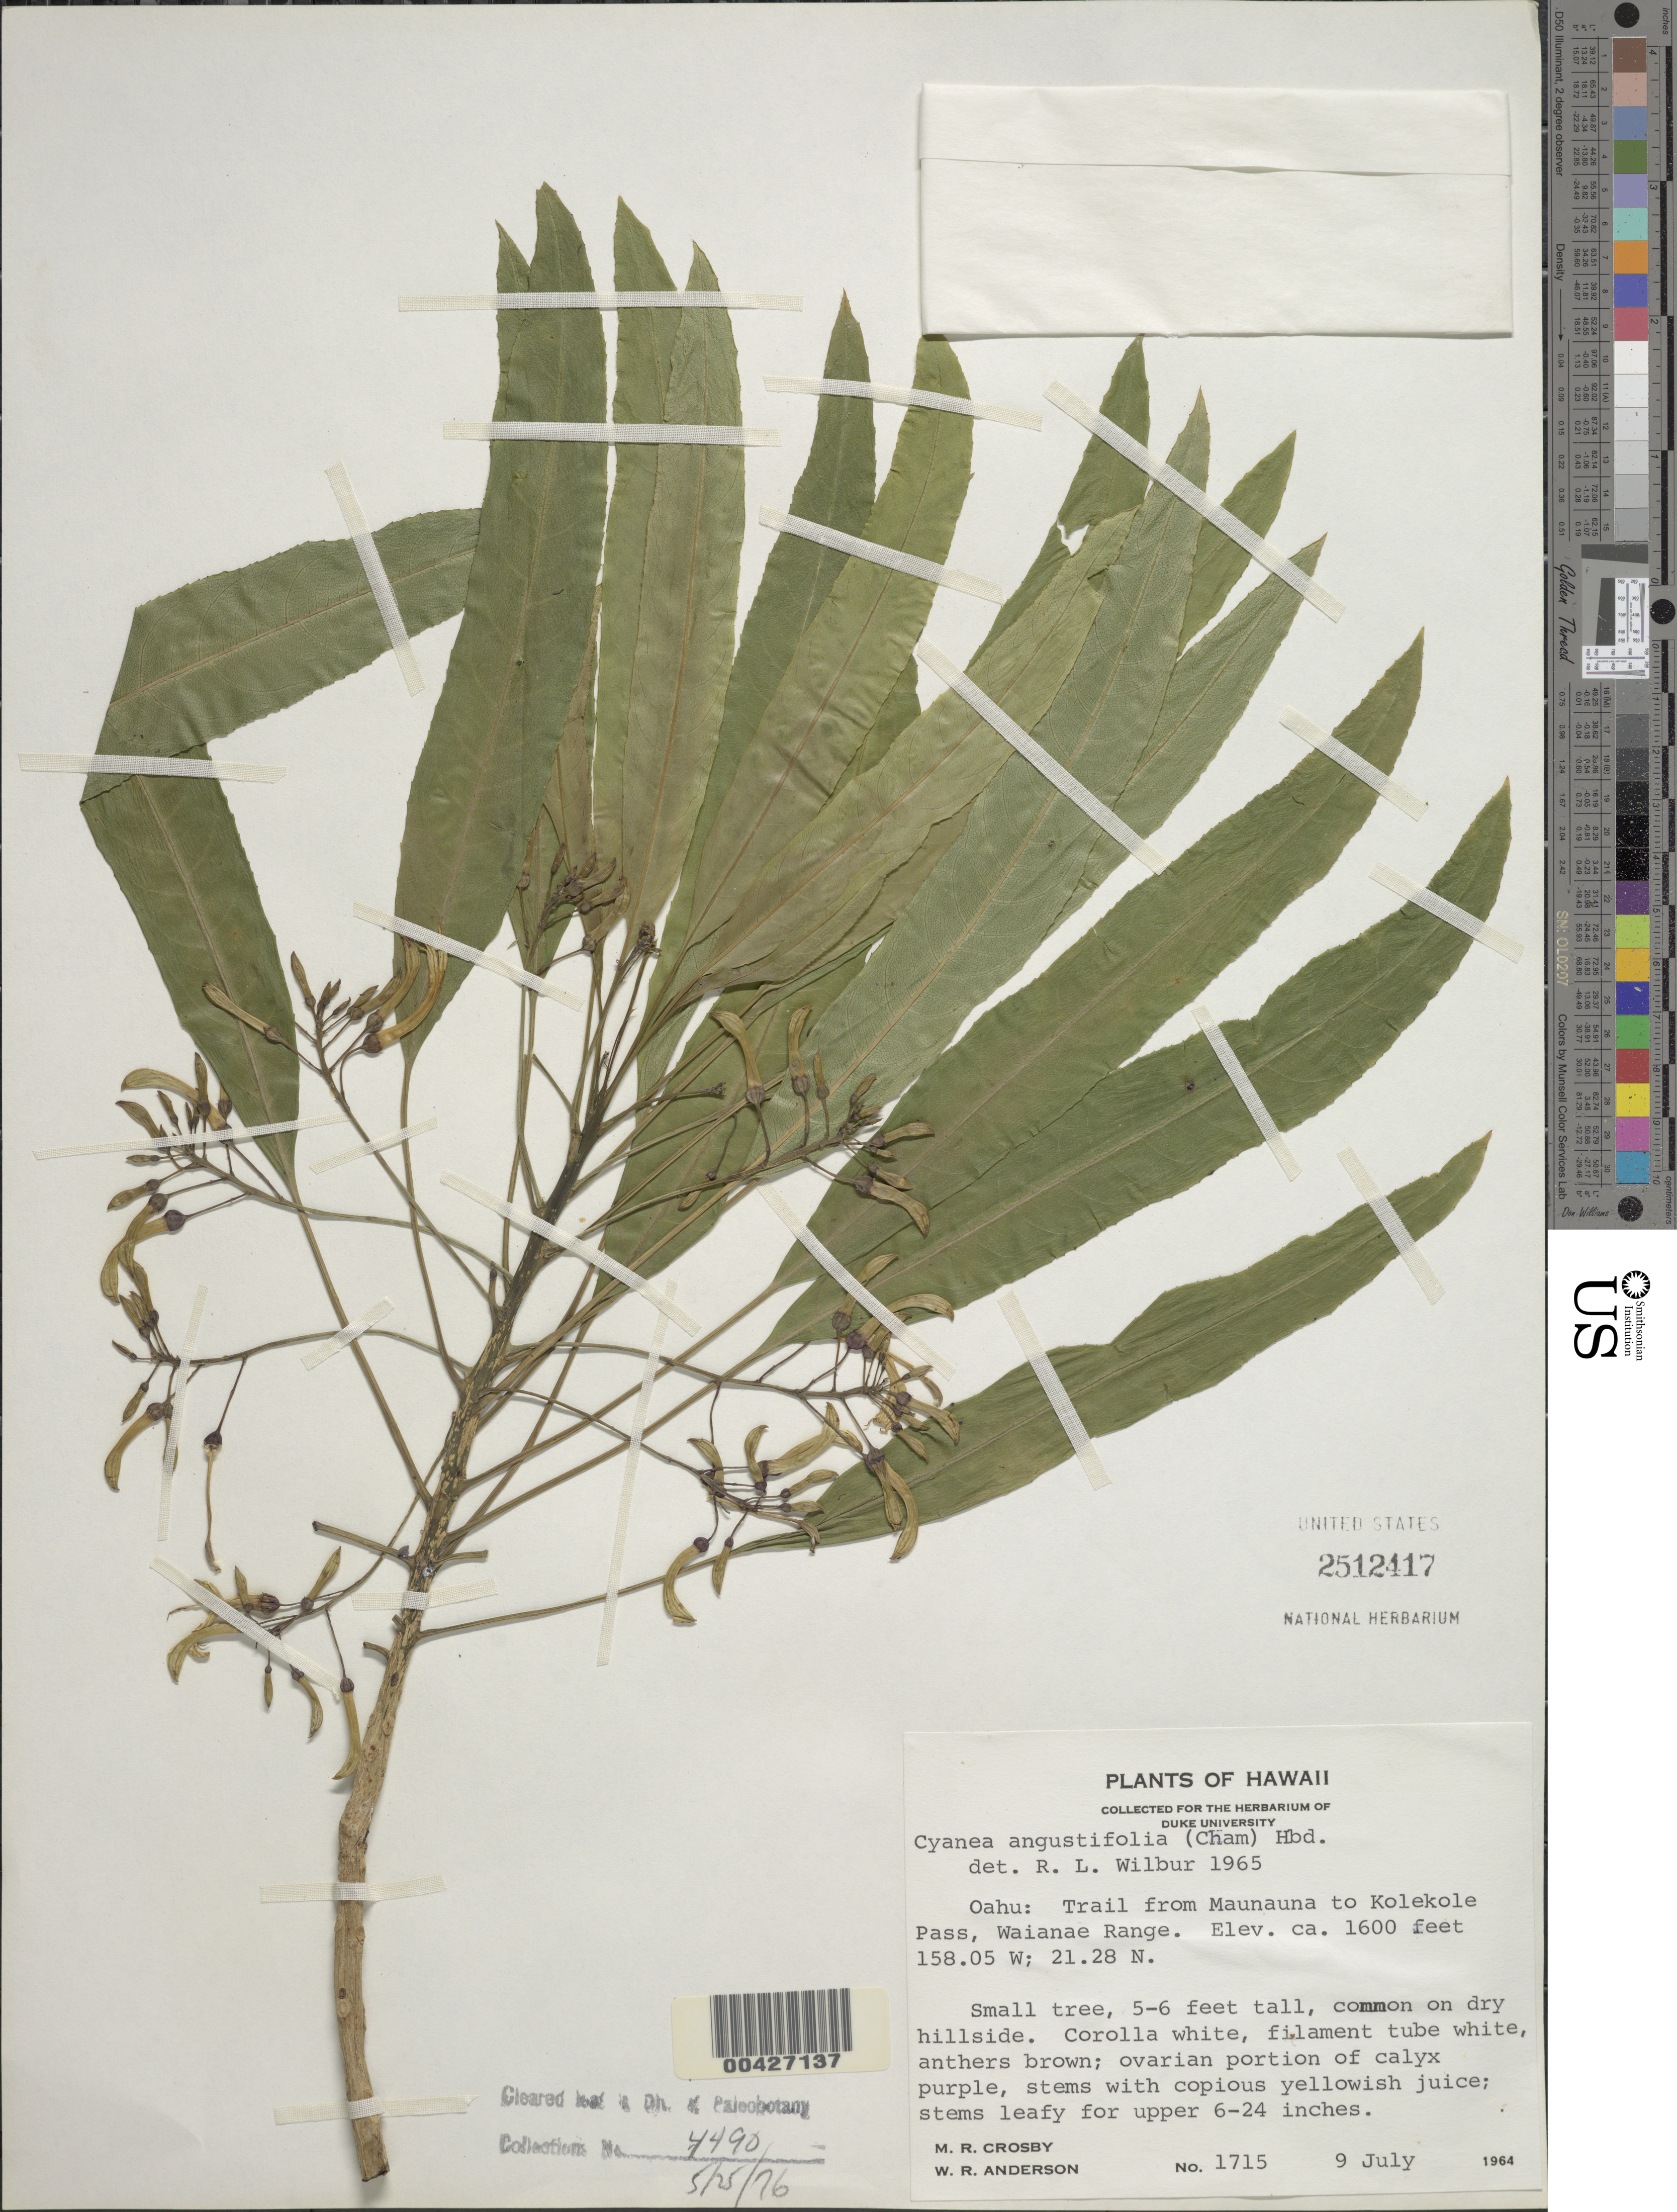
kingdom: Plantae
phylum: Tracheophyta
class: Magnoliopsida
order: Asterales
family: Campanulaceae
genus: Cyanea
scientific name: Cyanea angustifolia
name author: (Cham.) Hillebr.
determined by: Wilbur, R. L.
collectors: M. R. Crosby & W. R. Anderson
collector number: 1715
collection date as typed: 9 Jul 1964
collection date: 1964-07-09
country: United States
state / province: Hawaii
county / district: Honolulu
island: Oahu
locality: Trail from Maunauna to Kolekole Pass, Waianae Range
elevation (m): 488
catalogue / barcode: US 2512417